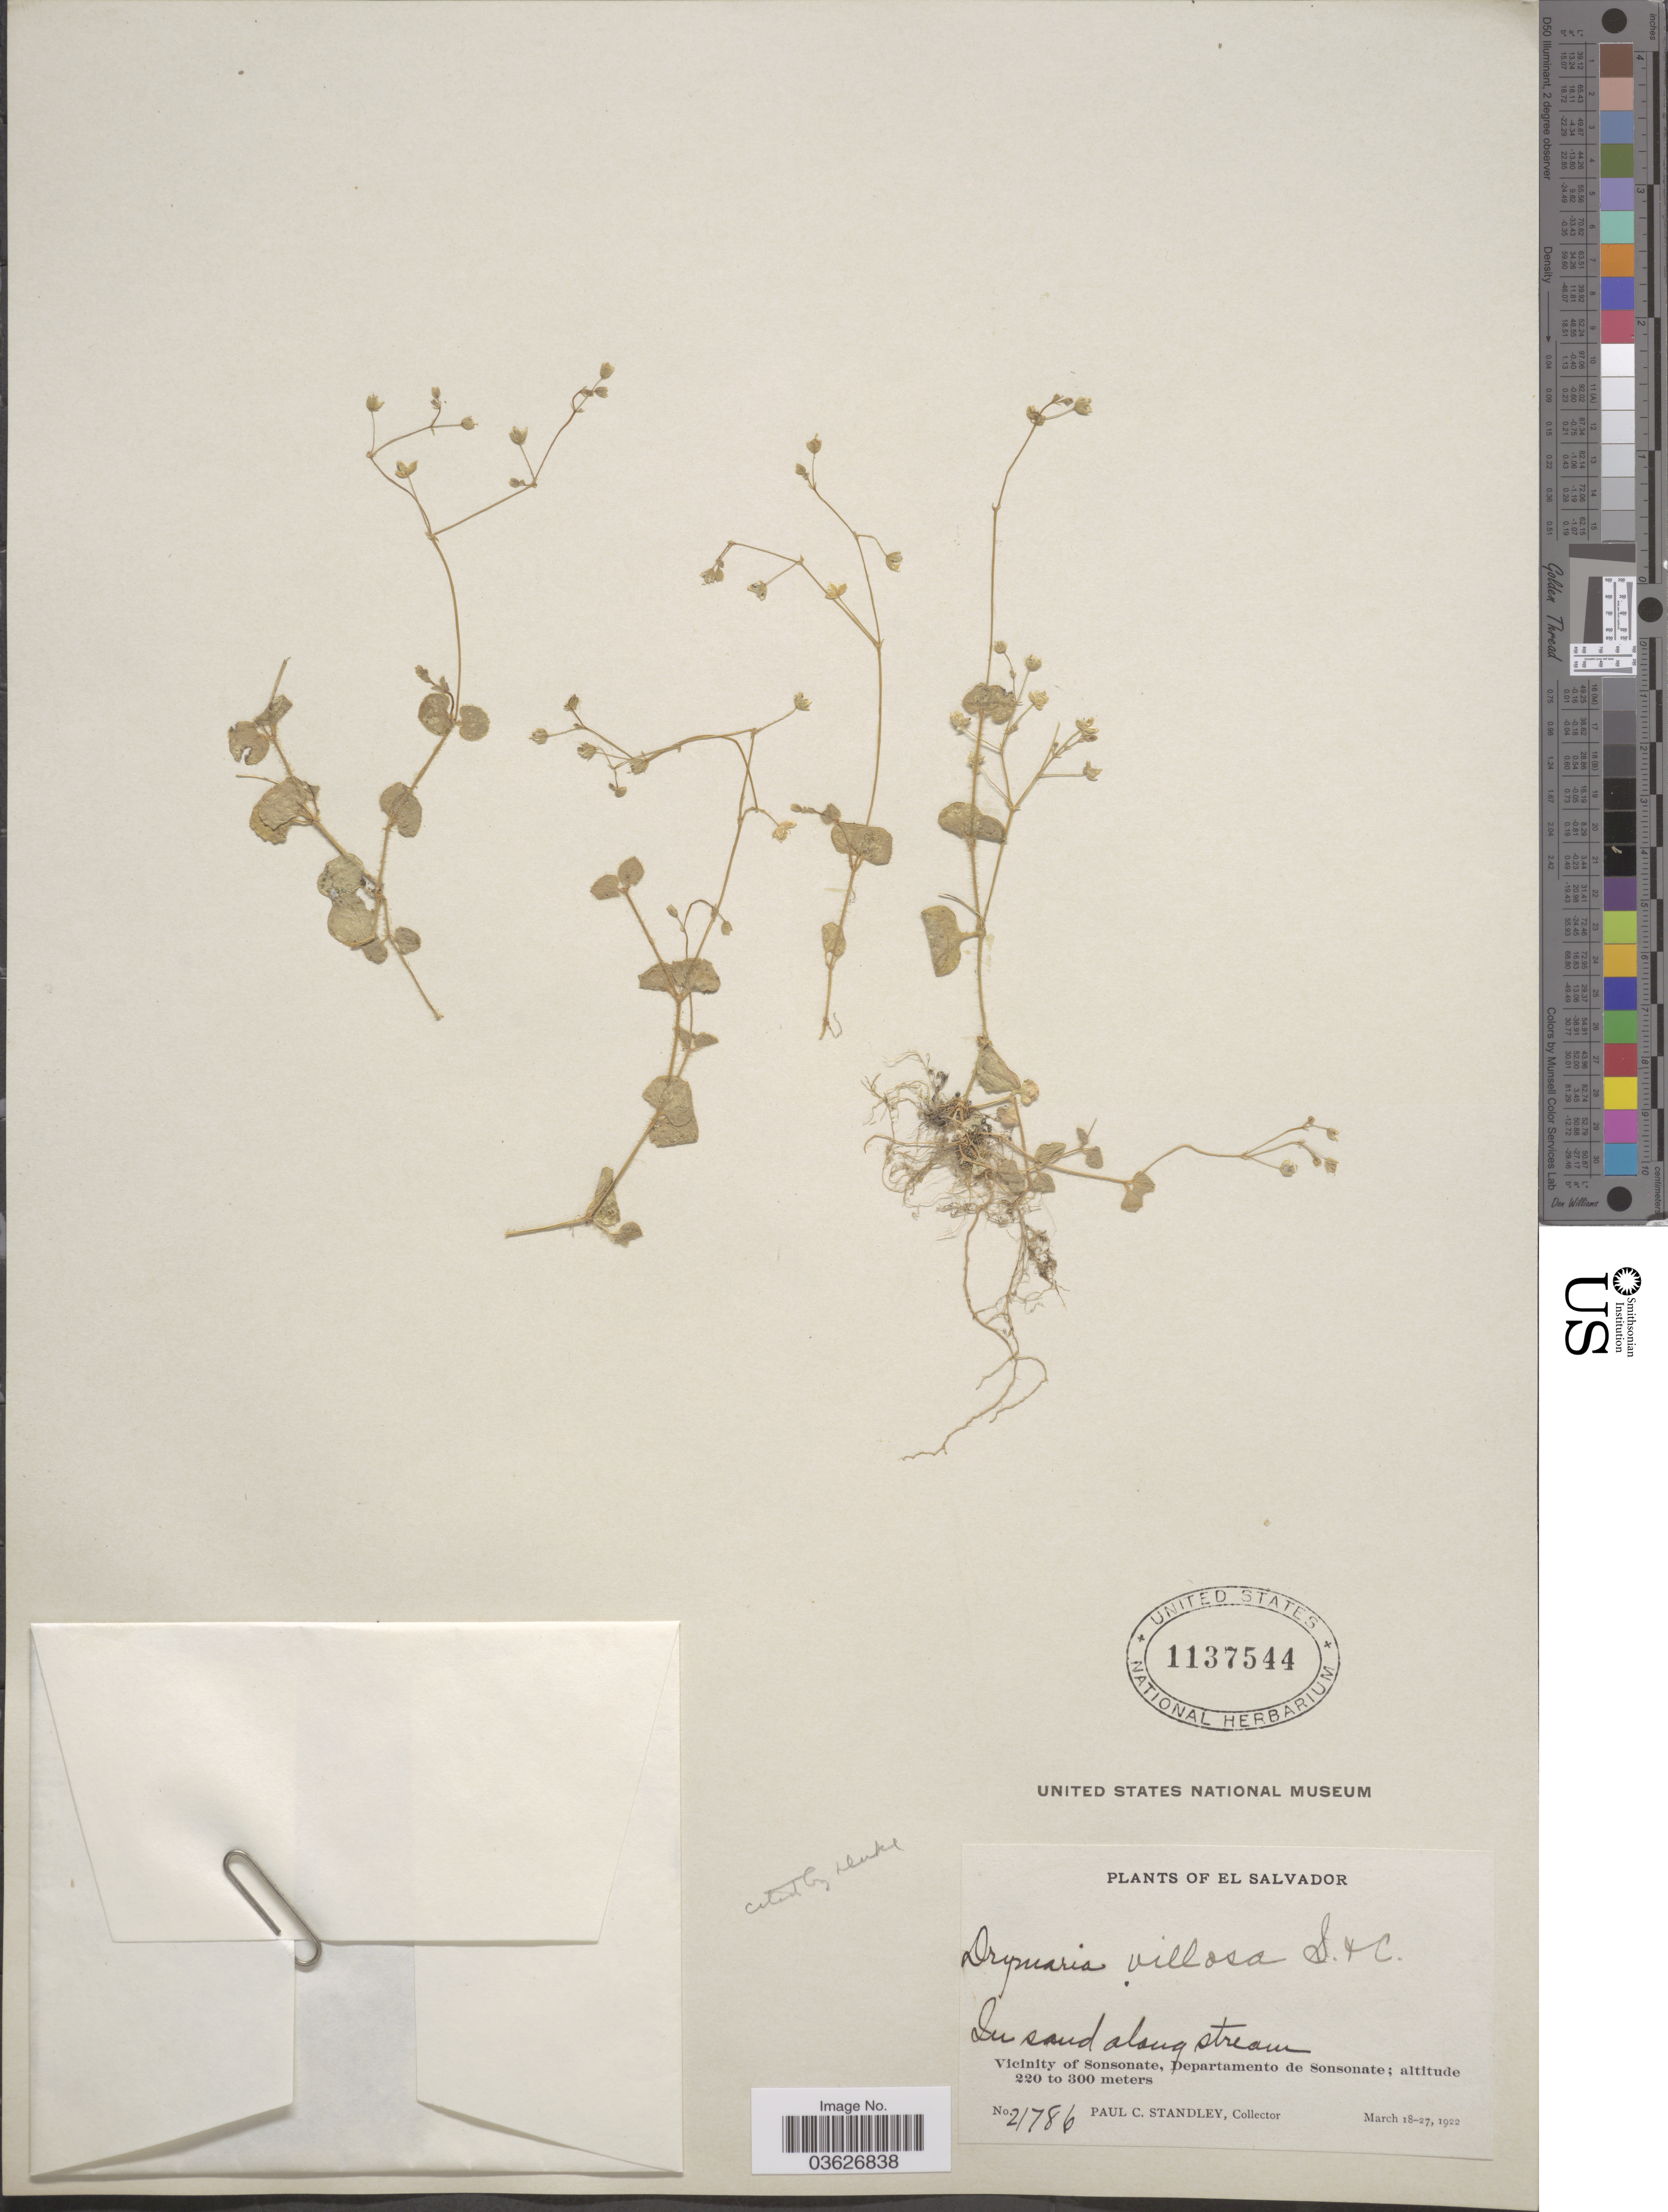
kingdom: Plantae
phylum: Tracheophyta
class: Magnoliopsida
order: Caryophyllales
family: Caryophyllaceae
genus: Drymaria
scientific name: Drymaria villosa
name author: Cham. & Schltdl.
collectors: P. C. Standley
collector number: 21786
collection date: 1922-03-18/1922-03-27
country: El Salvador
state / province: Sonsonate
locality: Vicinity of Sonsonate, Departamento de Sonsonate.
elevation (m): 220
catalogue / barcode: US 1137544